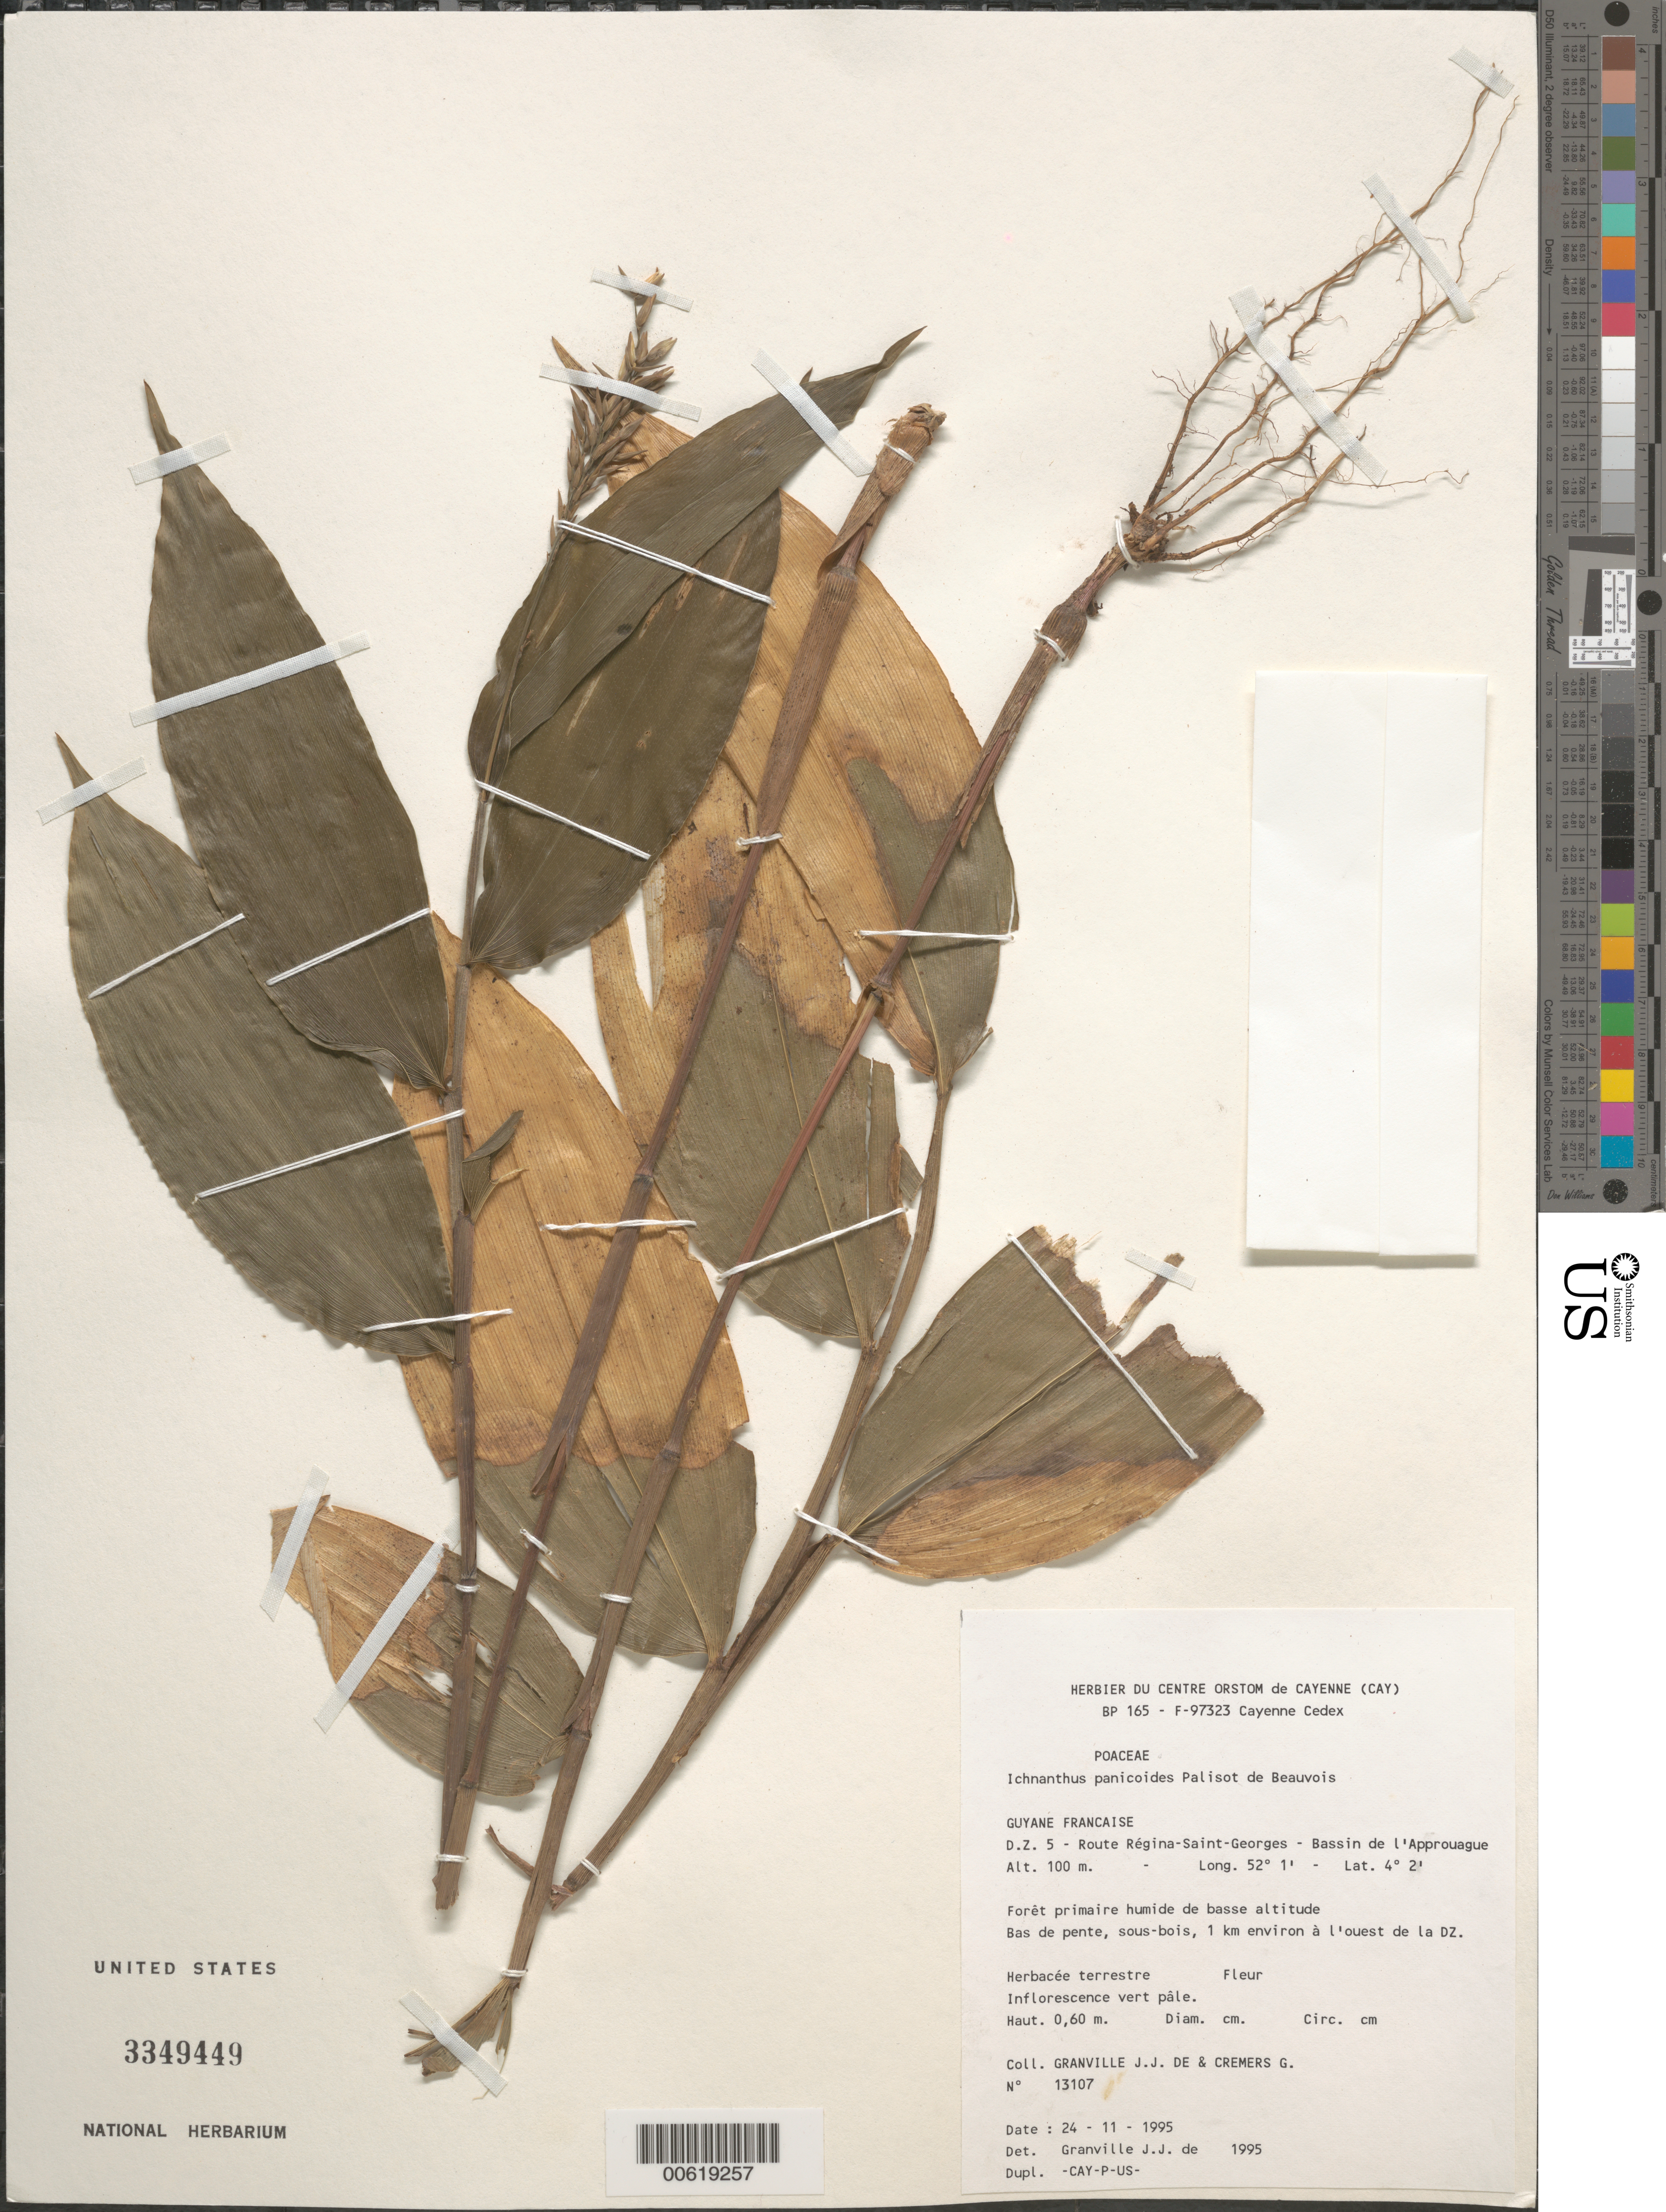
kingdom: Plantae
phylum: Tracheophyta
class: Liliopsida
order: Poales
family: Poaceae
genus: Ichnanthus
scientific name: Ichnanthus panicoides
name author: P. Beauv.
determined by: Granville, J. J. de, (CAY), Institut de Recherche pour le Developpement (IRD) (FRENCH GUIANA)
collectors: J.-J. de Granville & G. Cremers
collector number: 13107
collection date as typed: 24-Nov-95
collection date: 1995-11-24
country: French Guiana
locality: Route Regina-Saint-Georges, D.Z. 5, Bassin de l'Approuague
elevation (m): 100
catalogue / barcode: US 3349449